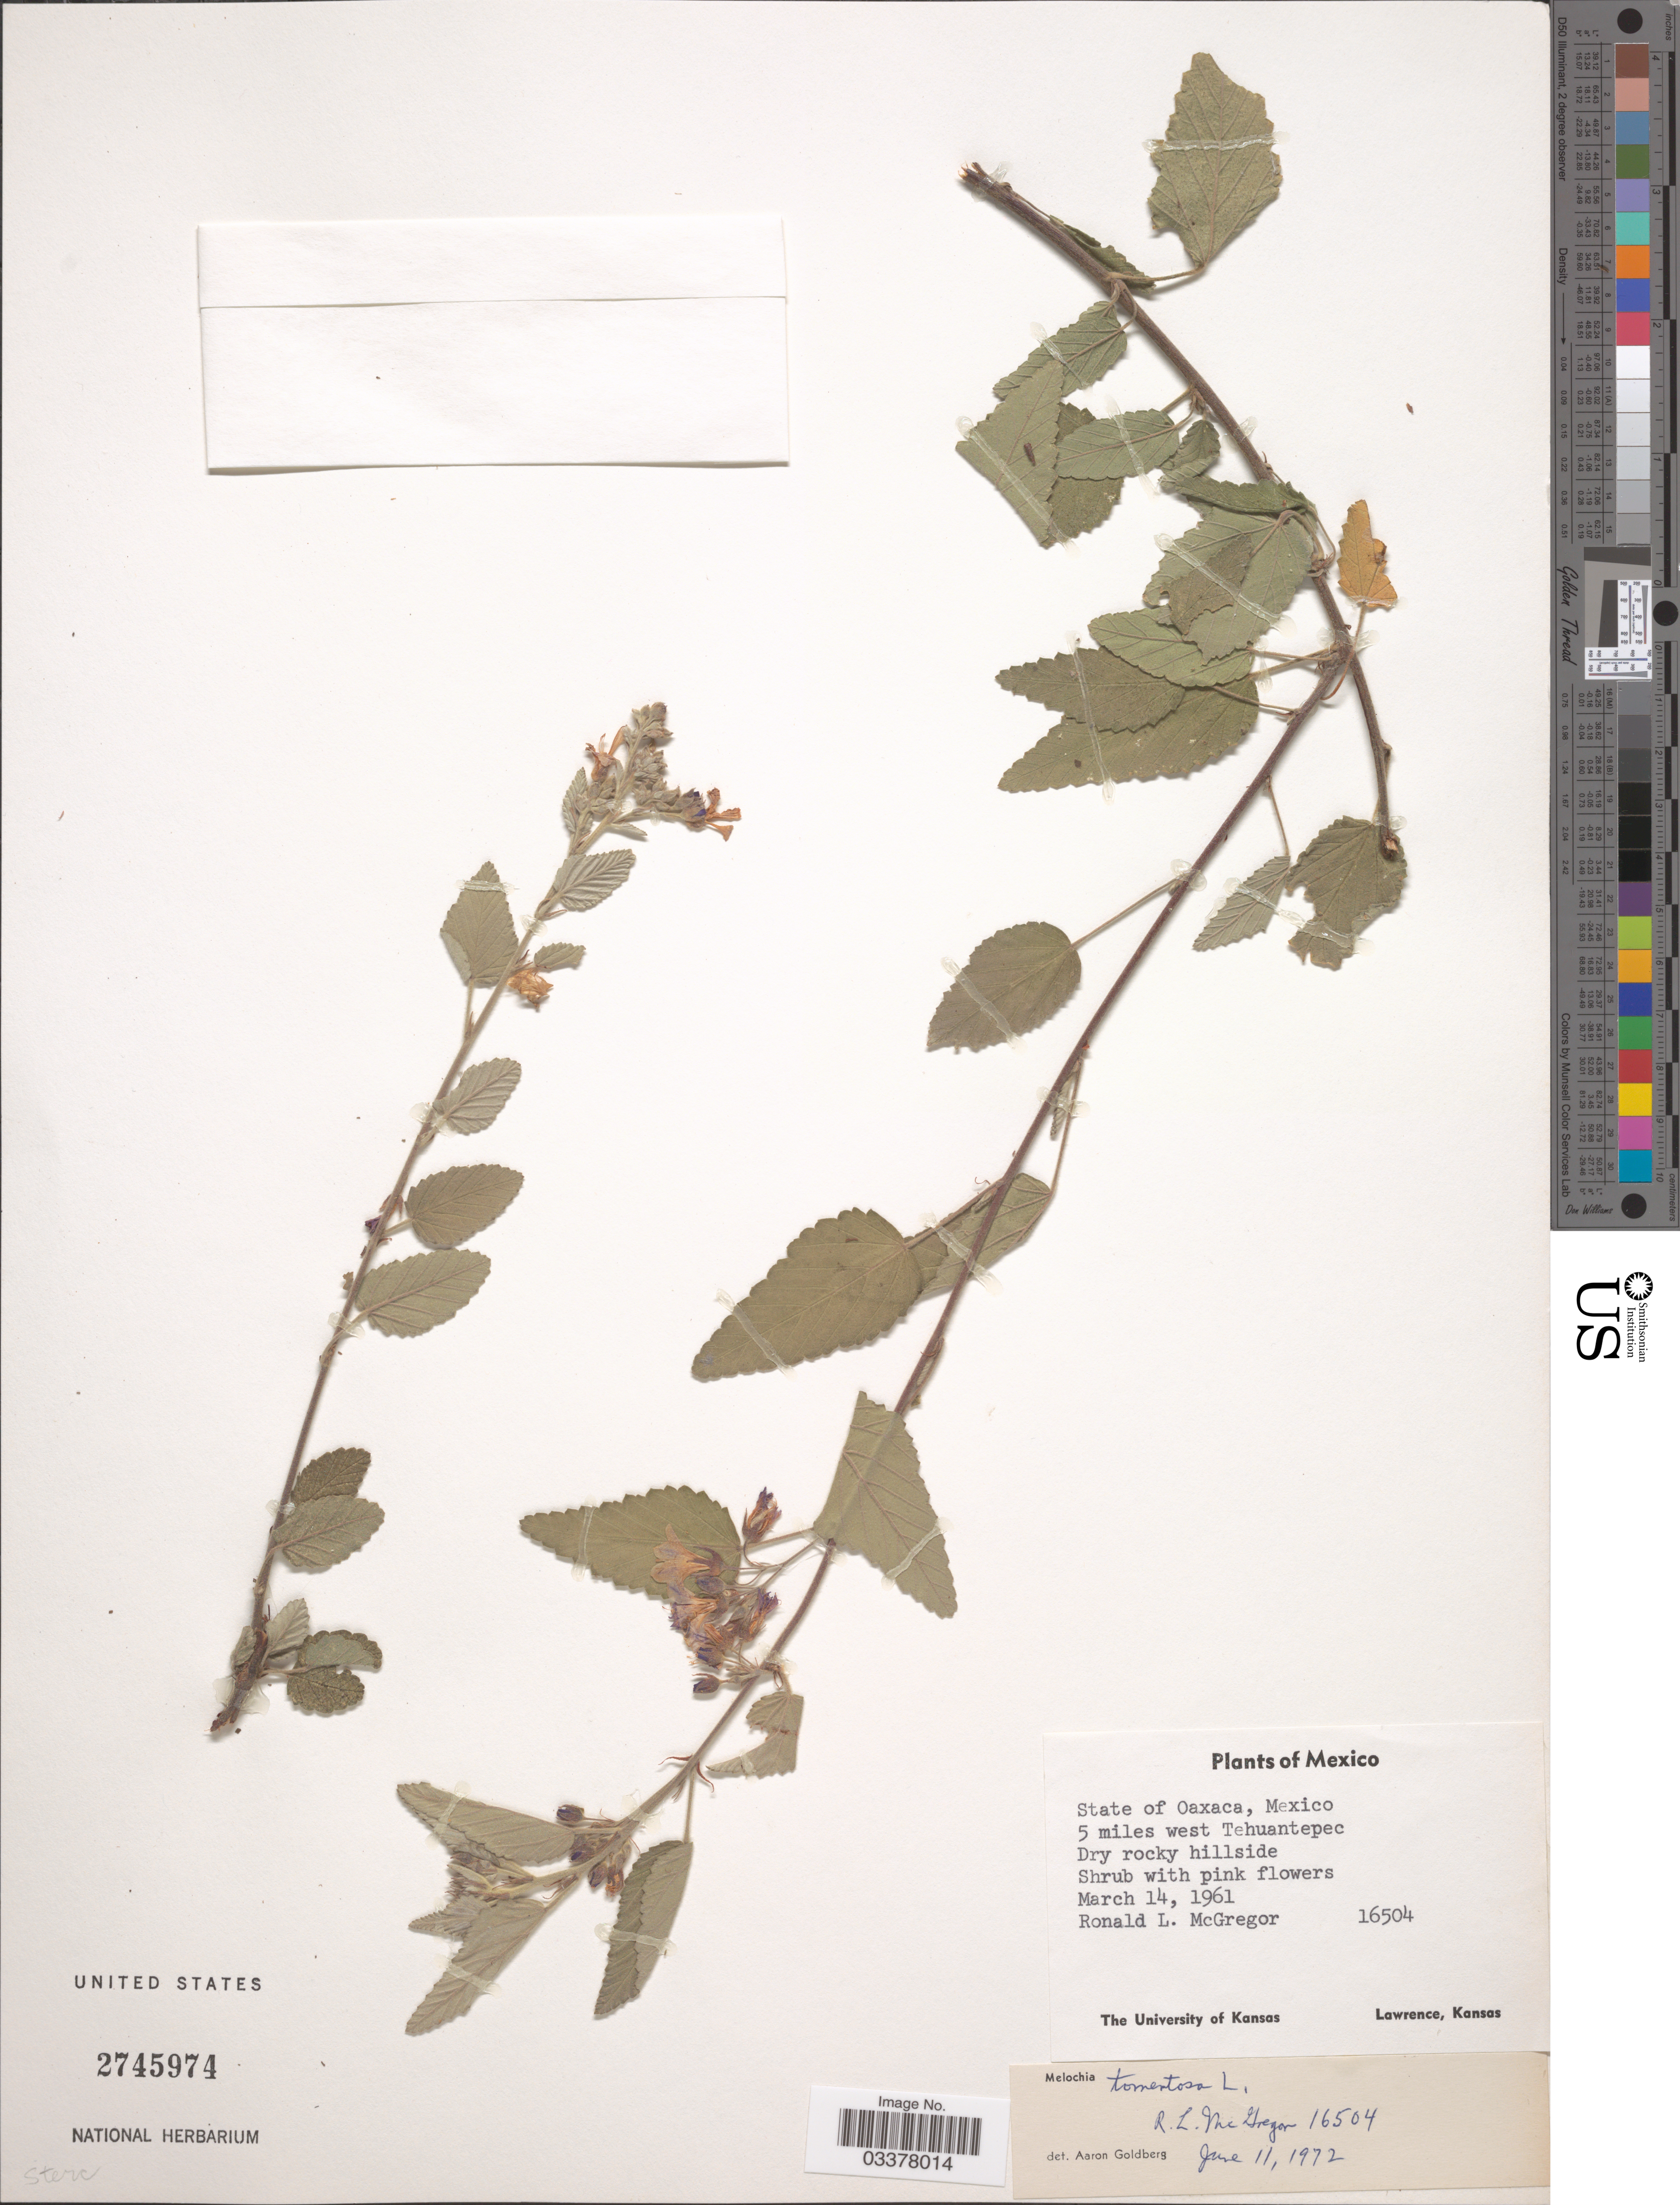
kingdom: Plantae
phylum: Tracheophyta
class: Magnoliopsida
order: Malvales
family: Malvaceae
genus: Melochia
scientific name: Melochia tomentosa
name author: L.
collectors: R. McGregor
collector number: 16504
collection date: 1961-03-14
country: Mexico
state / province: Oaxaca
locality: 5 miles west Tehuantepec.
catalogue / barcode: US 2745974